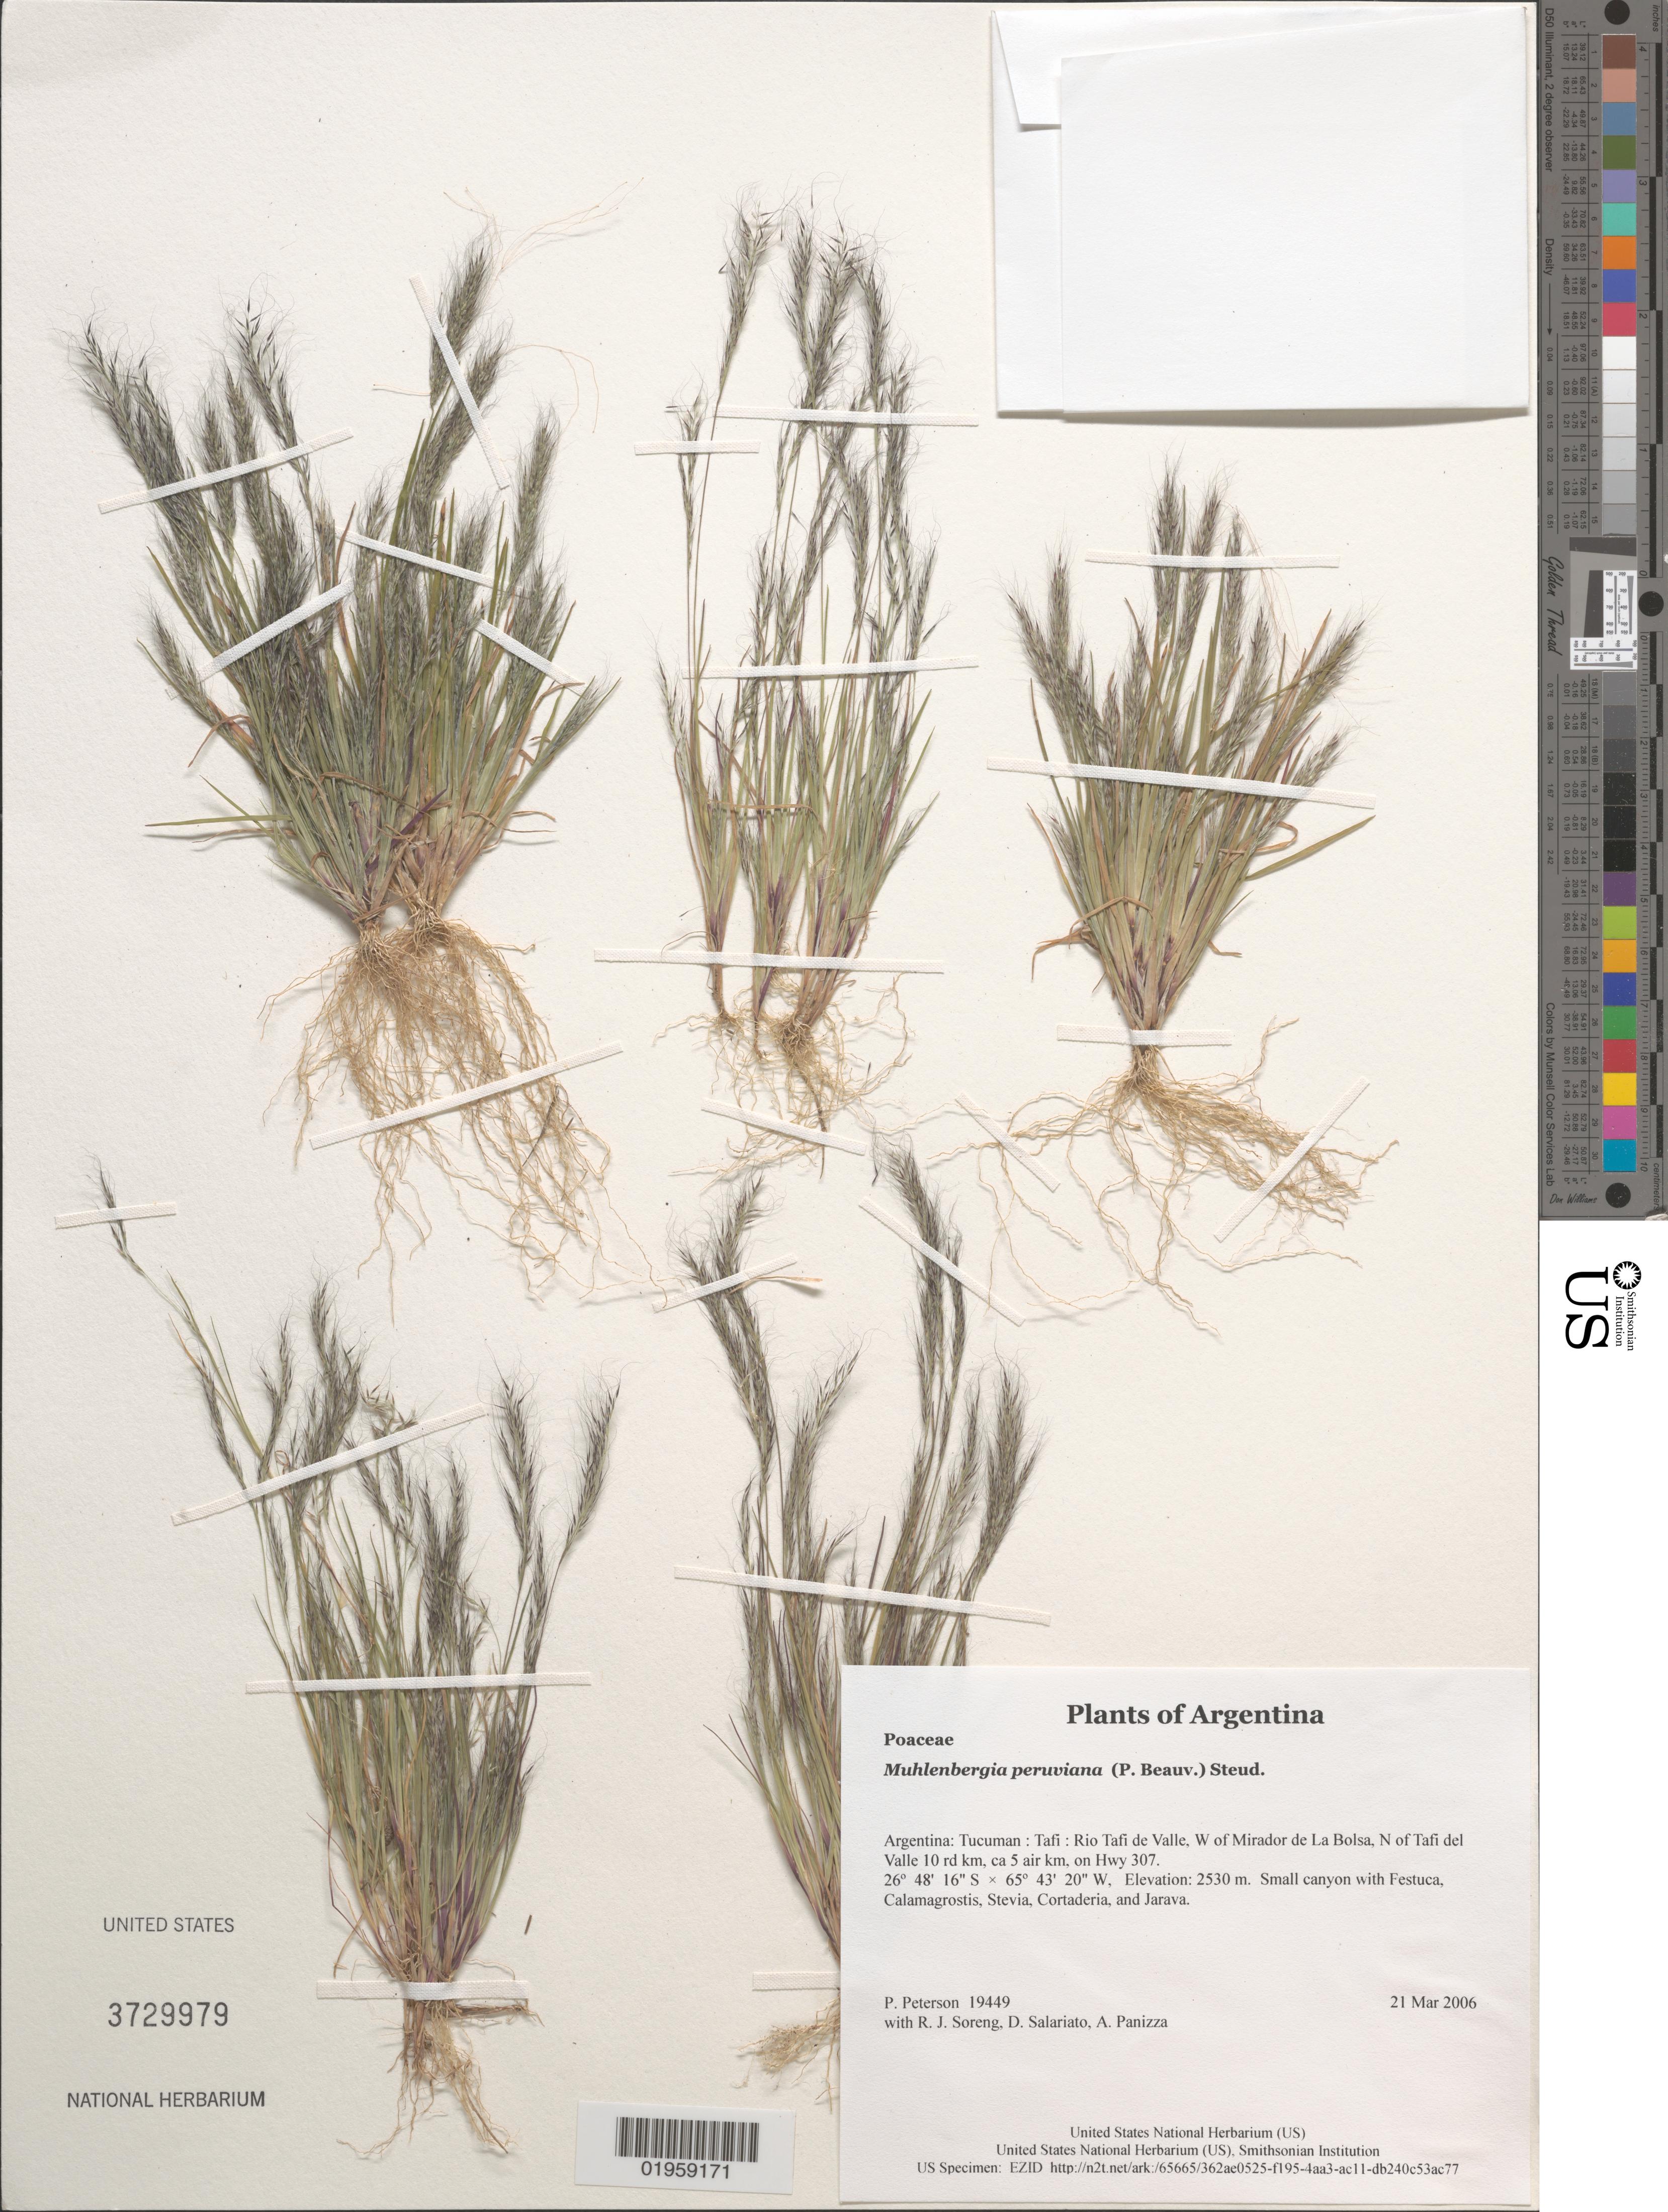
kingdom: Plantae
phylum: Tracheophyta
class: Liliopsida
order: Poales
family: Poaceae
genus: Muhlenbergia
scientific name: Muhlenbergia peruviana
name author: (P. Beauv.) Steud.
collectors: P. M. Peterson, R. J. Soreng, D. Salariato & A. Panizza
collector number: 19449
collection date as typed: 21 Mar 2006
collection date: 2006-03-21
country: Argentina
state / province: Tucuman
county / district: Tafi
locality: Rio Tafi de Valle, W of Mirador de La Bolsa, N of Tafi del Valle 10 rd km, ca 5 air km, on Hwy 307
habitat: Small canyon with Festuca, Calamagrostis, Stevia, Cortaderia, and Jarava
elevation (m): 2530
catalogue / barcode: US 3729979